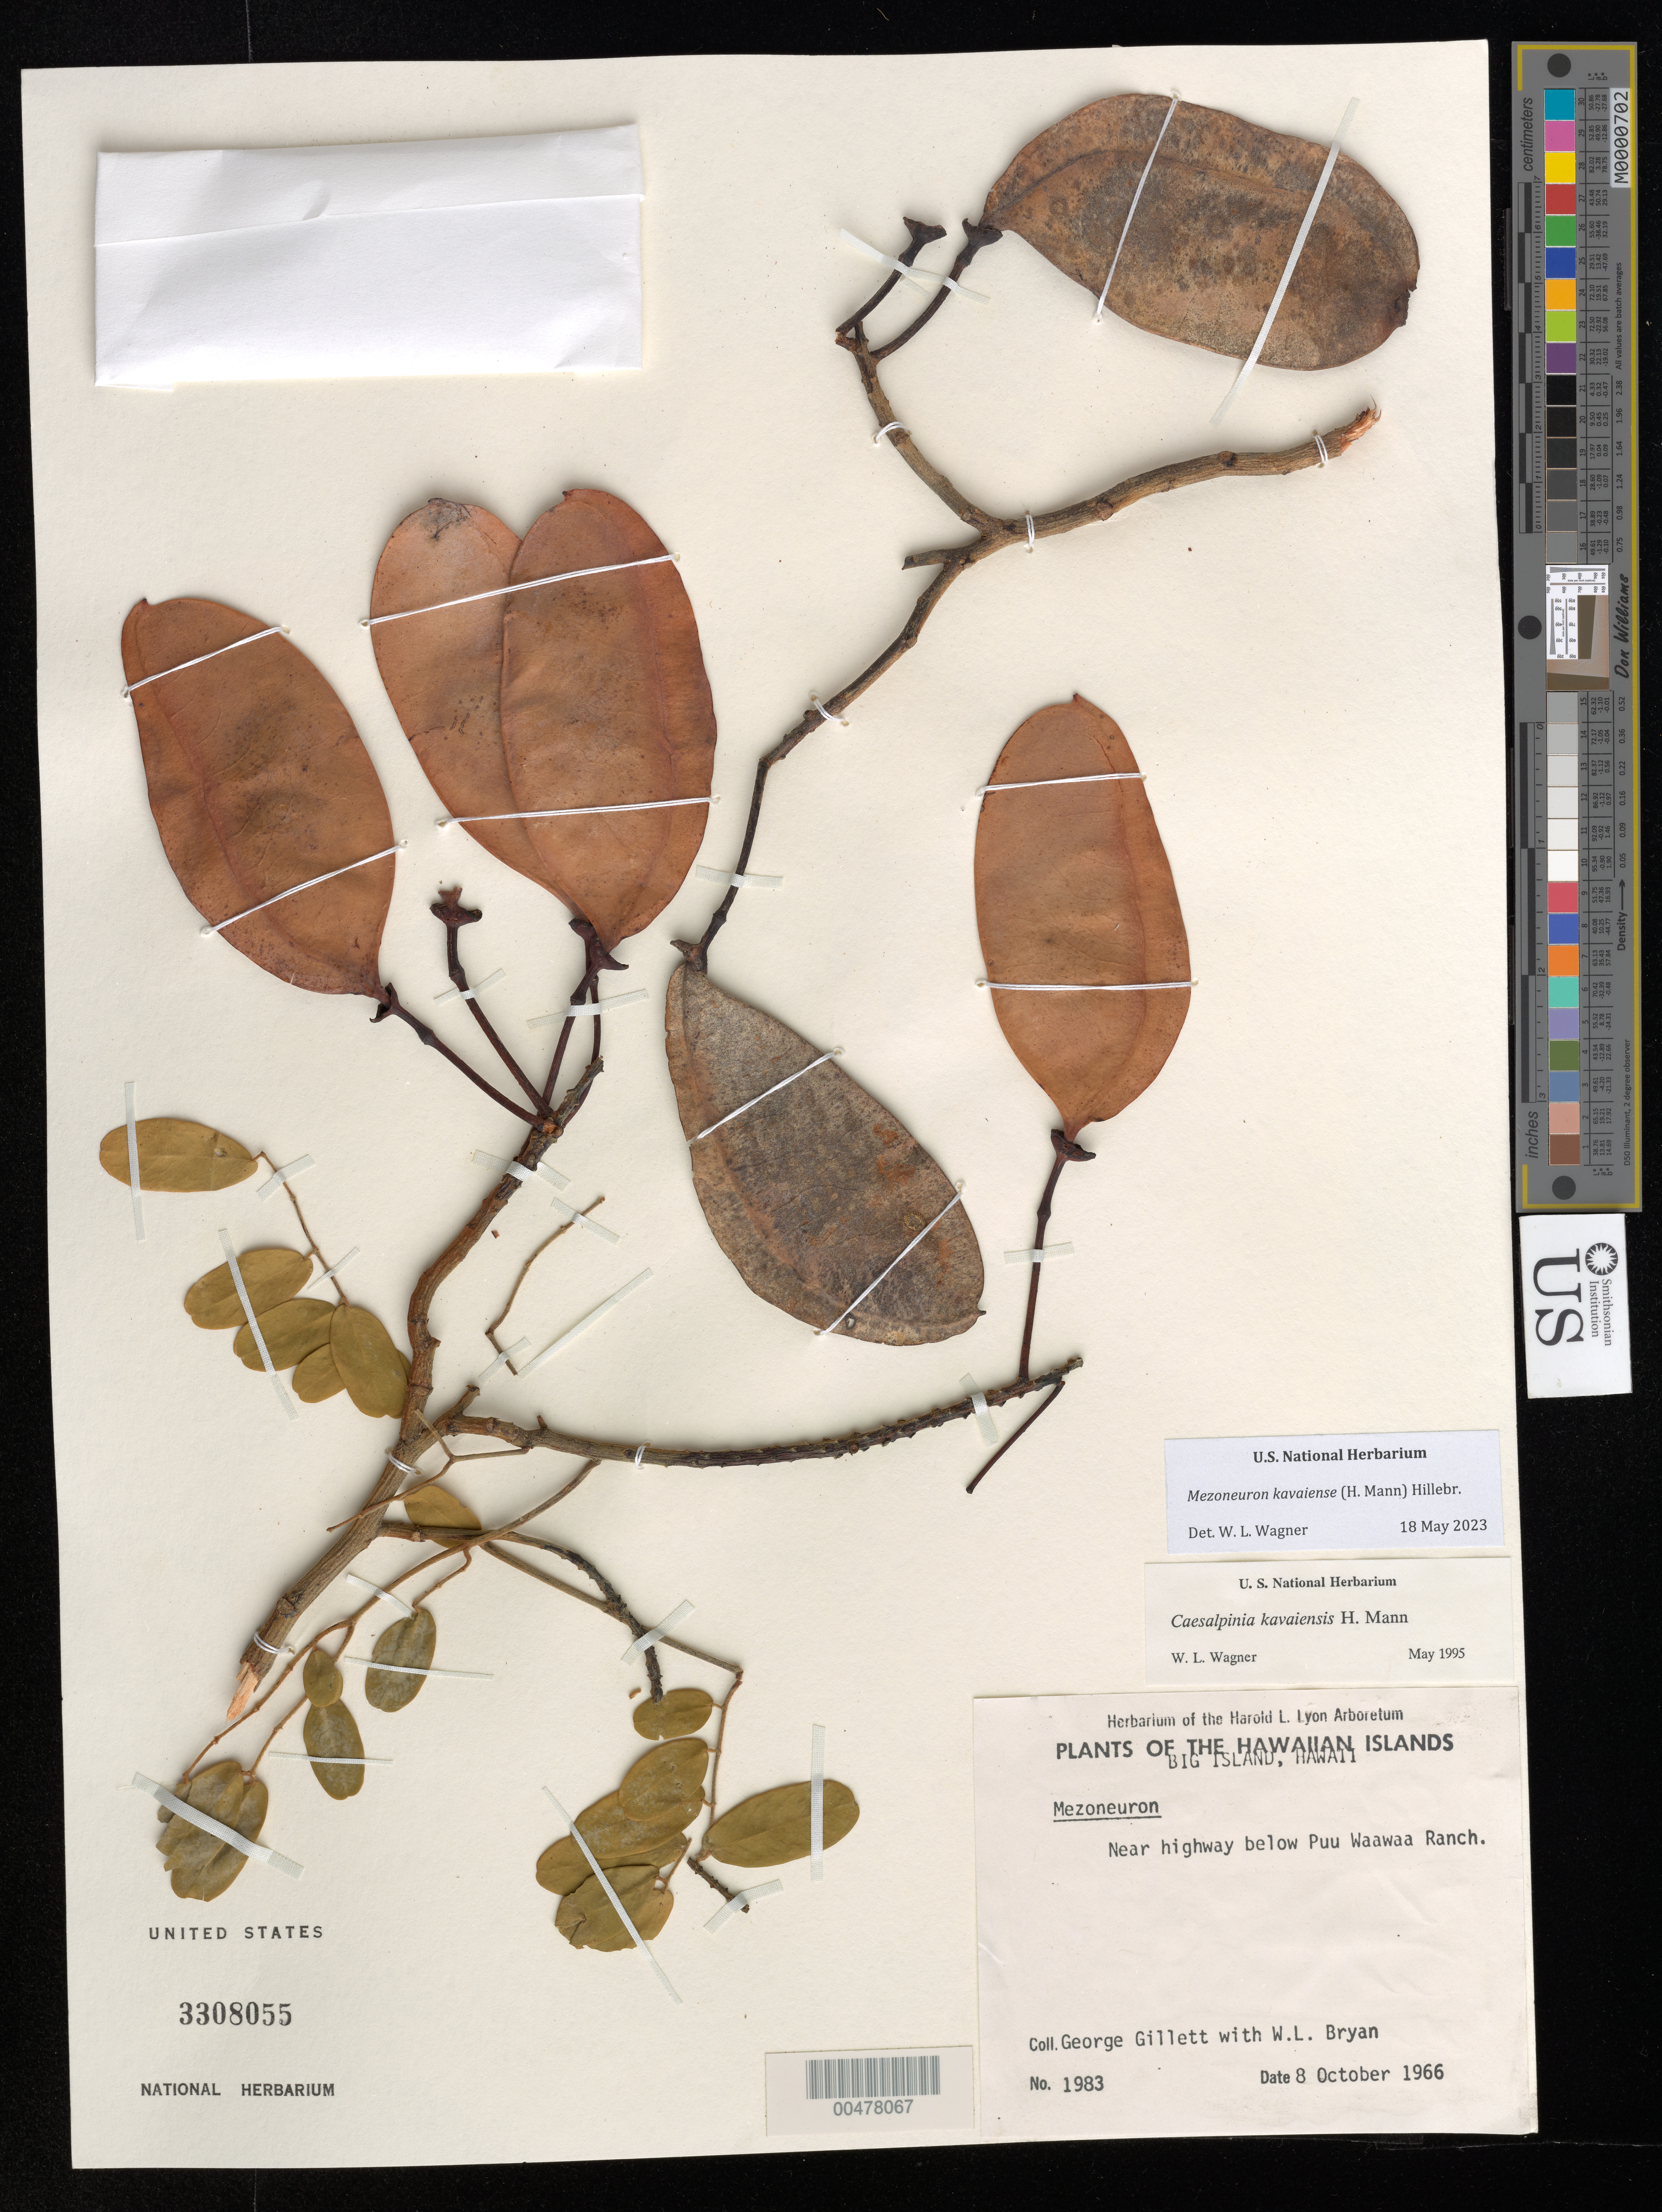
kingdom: Plantae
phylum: Tracheophyta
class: Magnoliopsida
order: Fabales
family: Fabaceae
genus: Mezoneuron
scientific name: Mezoneuron kavaiense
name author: (H. Mann) Hillebr.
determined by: Wagner, W. L., (BOT), Smithsonian Institution - National Museum of Natural History (UNITED STATES)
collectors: G. Gillett & W. Bryan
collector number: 1983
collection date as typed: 8 Oct 1966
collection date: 1966-10-08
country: United States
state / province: Hawaii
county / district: Hawaii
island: Hawaii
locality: Near hwy below Puu Waawaa Ranch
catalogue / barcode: US 3308055